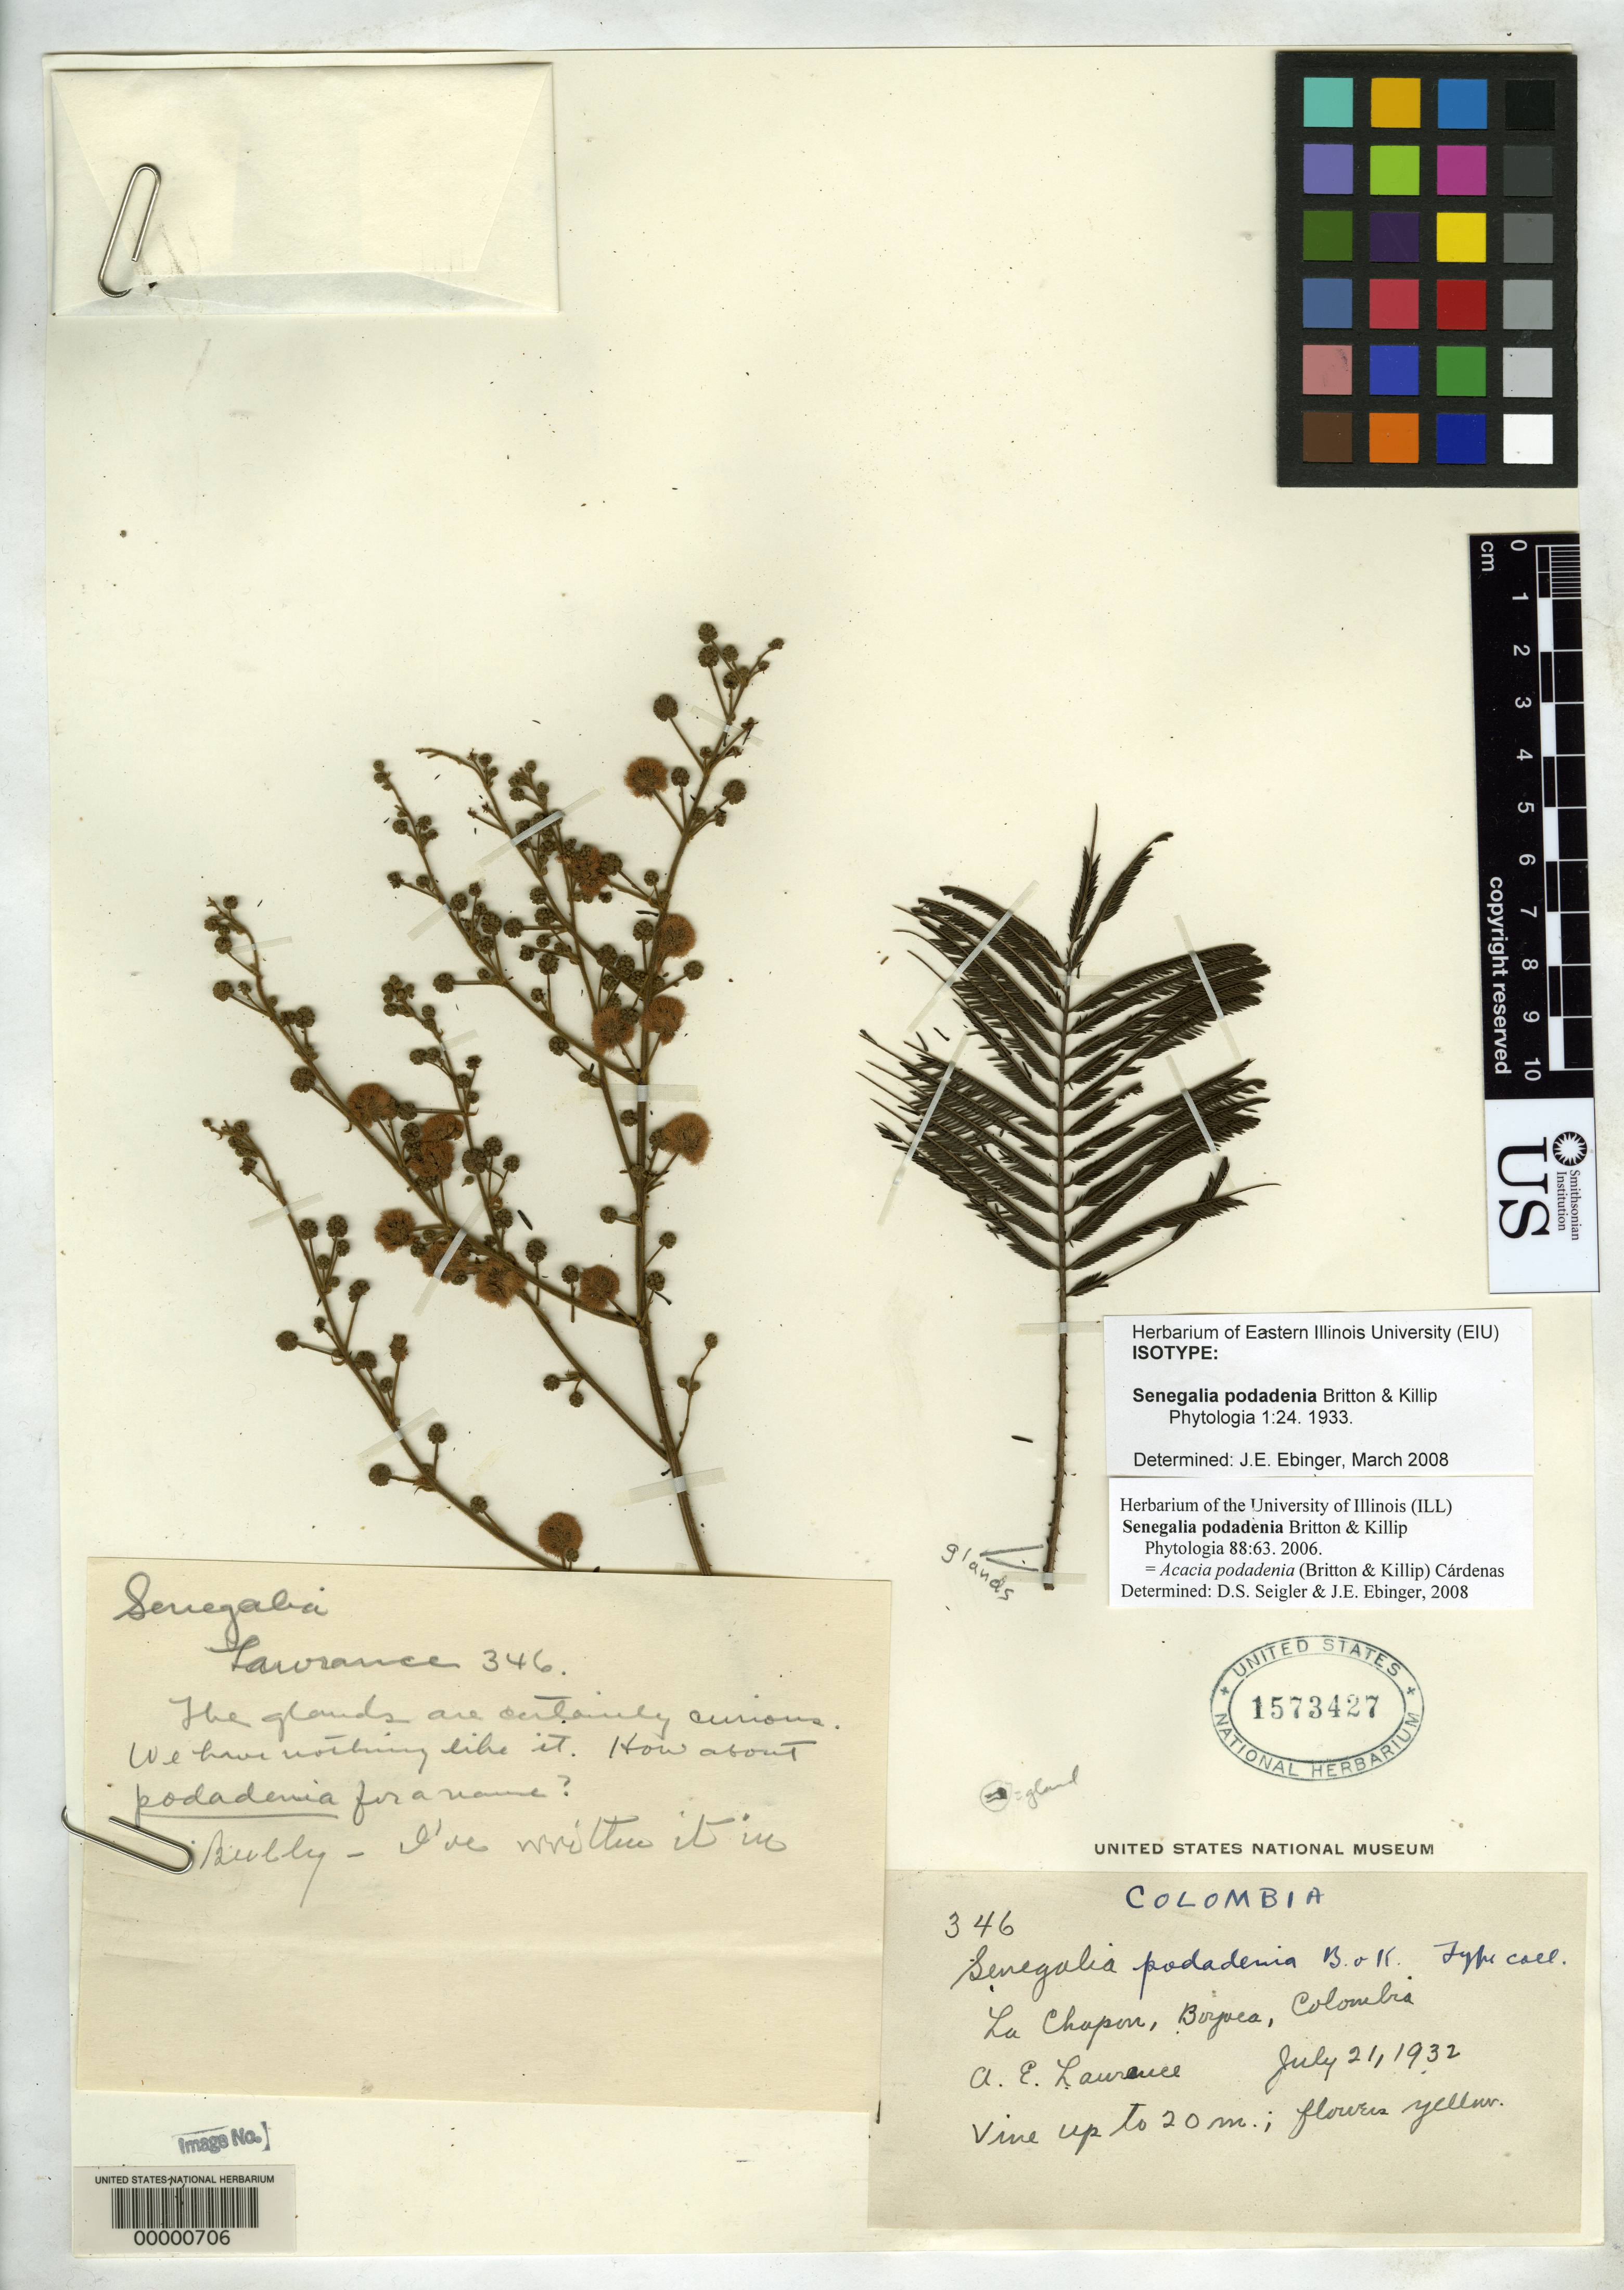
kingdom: Plantae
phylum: Tracheophyta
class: Magnoliopsida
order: Fabales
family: Fabaceae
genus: Senegalia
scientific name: Senegalia podadenia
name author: Britton & Killip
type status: Isotype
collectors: A. Lawrance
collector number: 346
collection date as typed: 21 Jul 1932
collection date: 1932-07-21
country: Colombia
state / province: Boyacá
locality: La Chapon.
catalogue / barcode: US 1573427